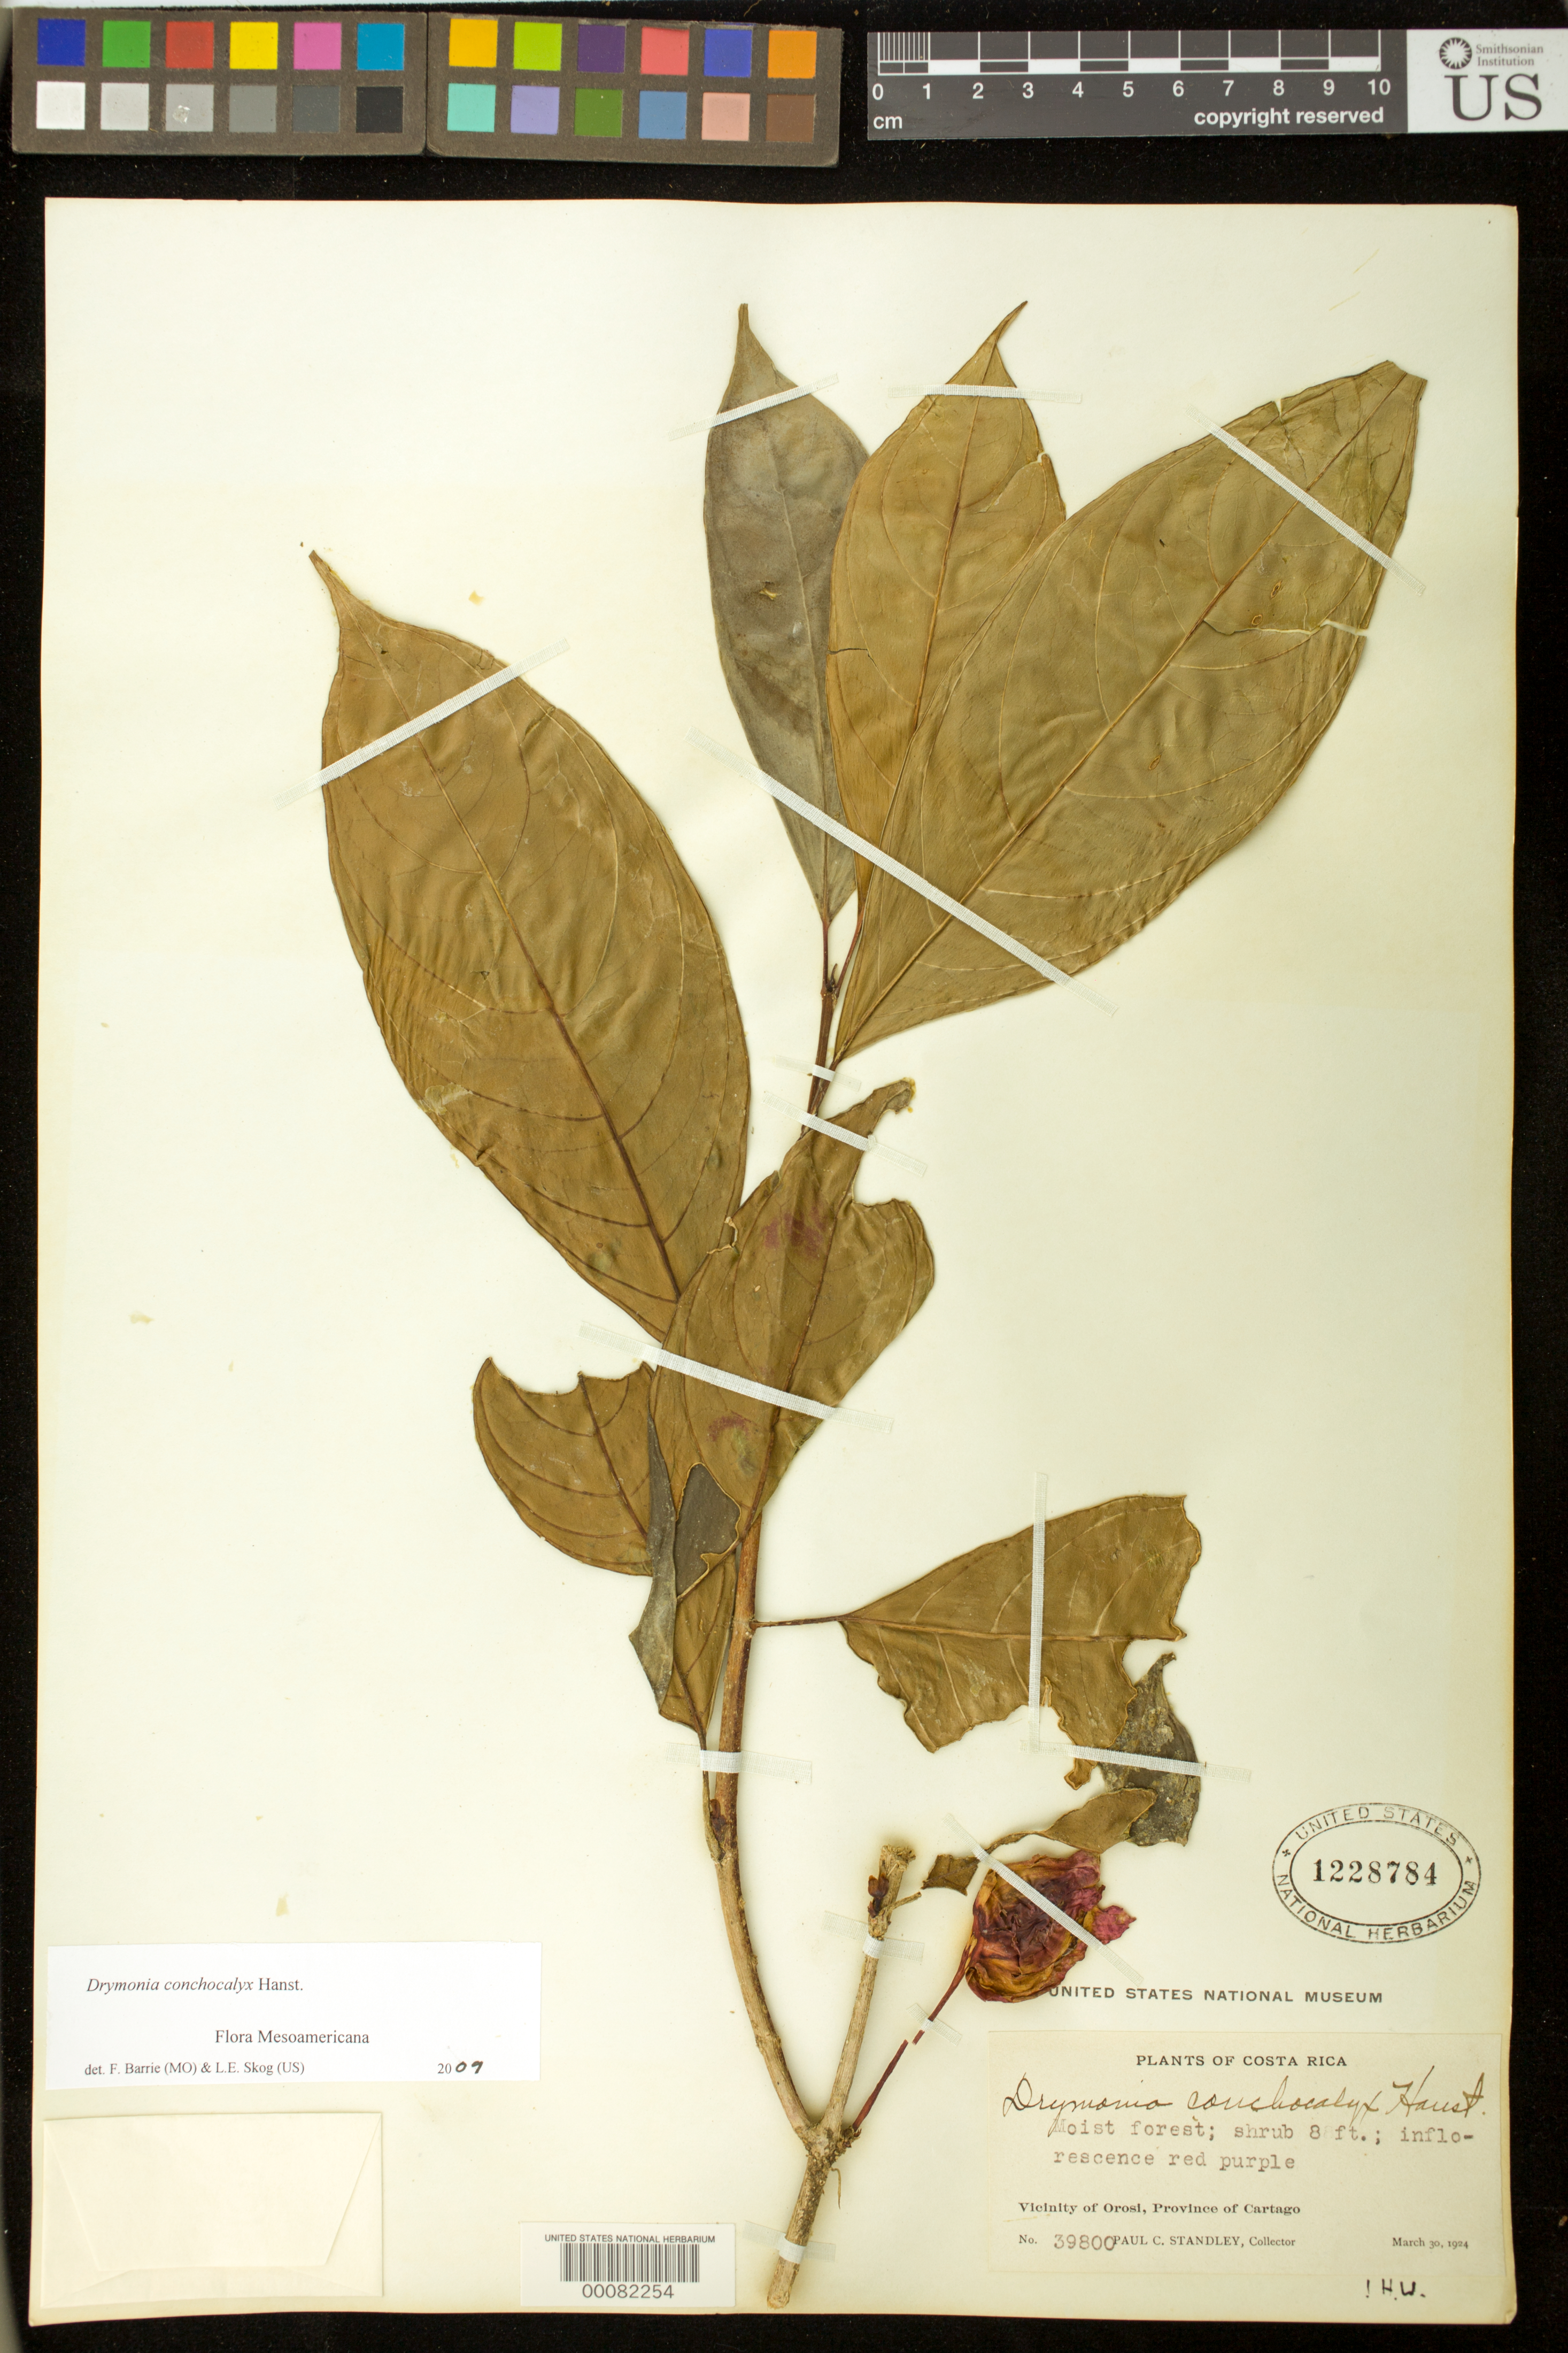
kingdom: Plantae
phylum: Tracheophyta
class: Magnoliopsida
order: Lamiales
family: Gesneriaceae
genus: Drymonia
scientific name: Drymonia conchocalyx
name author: Hanst.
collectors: P. C. Standley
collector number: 39800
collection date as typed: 30 Mar 1924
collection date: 1924-03-30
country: Costa Rica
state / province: Cartago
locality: Vicinity of Orosi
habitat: Moist forest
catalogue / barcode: US 1228784